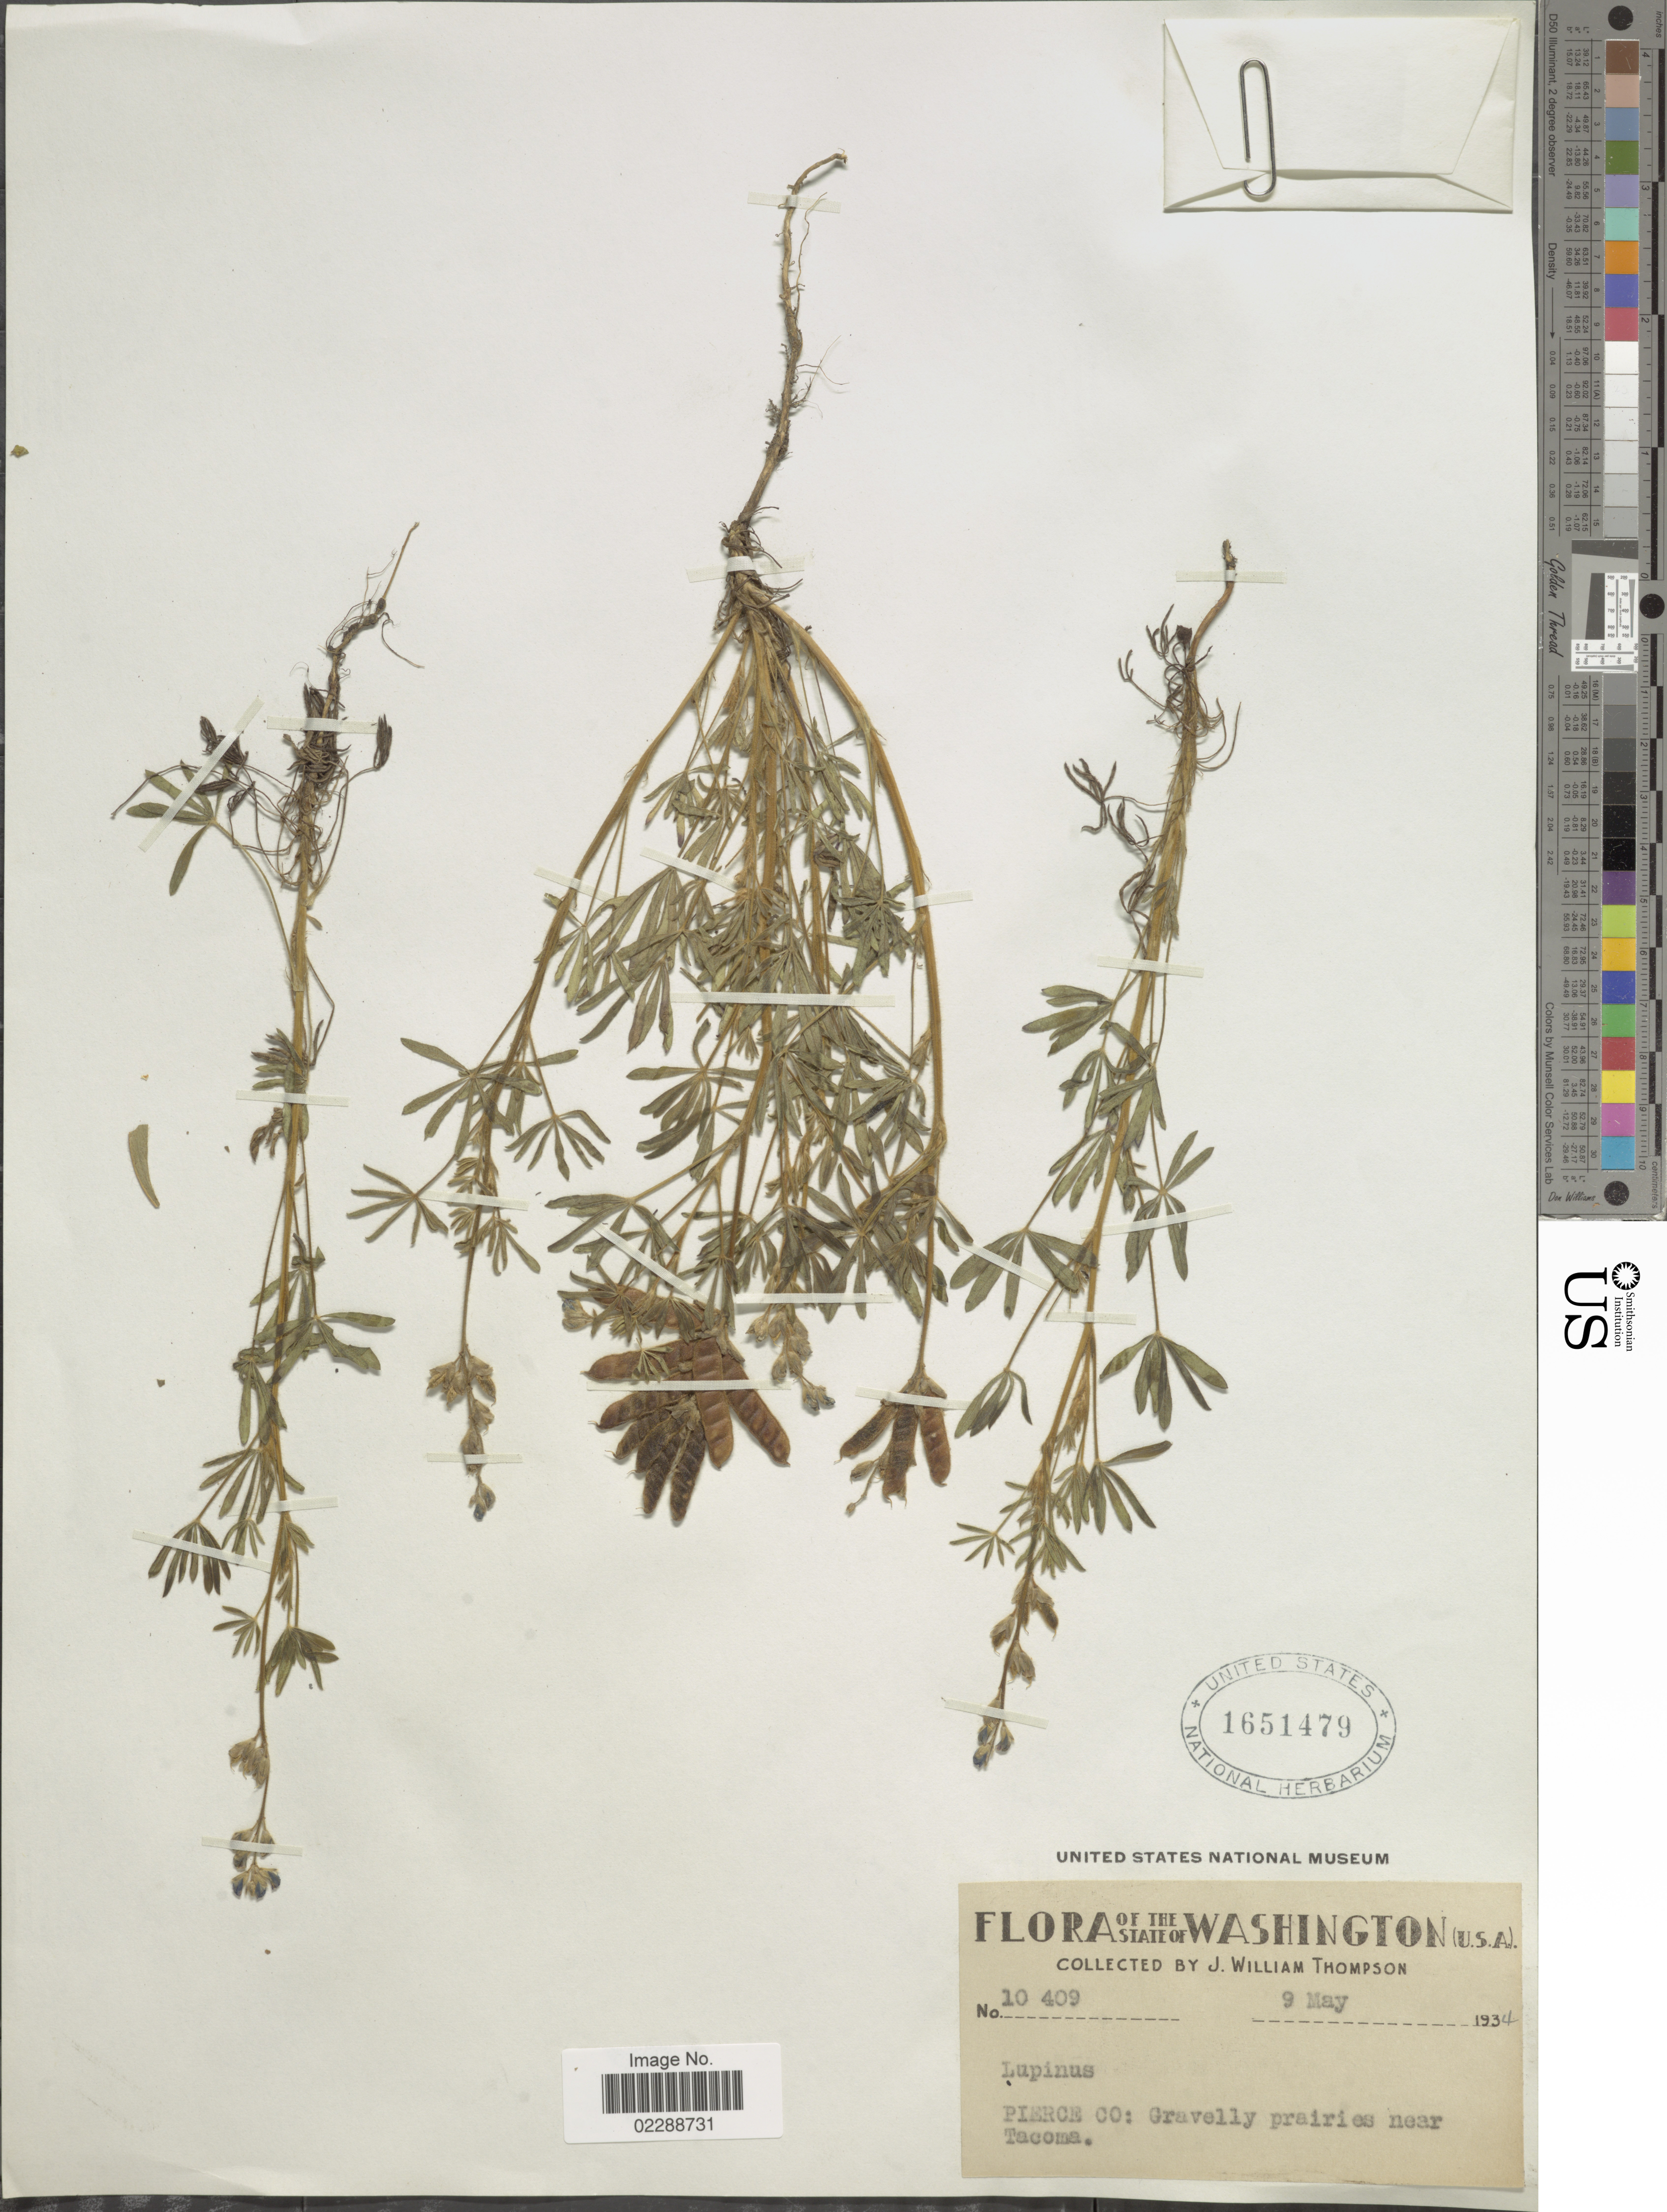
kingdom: Plantae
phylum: Tracheophyta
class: Magnoliopsida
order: Fabales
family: Fabaceae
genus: Lupinus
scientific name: Lupinus sp.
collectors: J. W. Thompson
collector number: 10409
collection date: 1934-05-09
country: United States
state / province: Washington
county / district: Pierce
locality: The State of Washington, Pierce Co: Gravelly prairie near Tacoma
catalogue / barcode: US 1651479